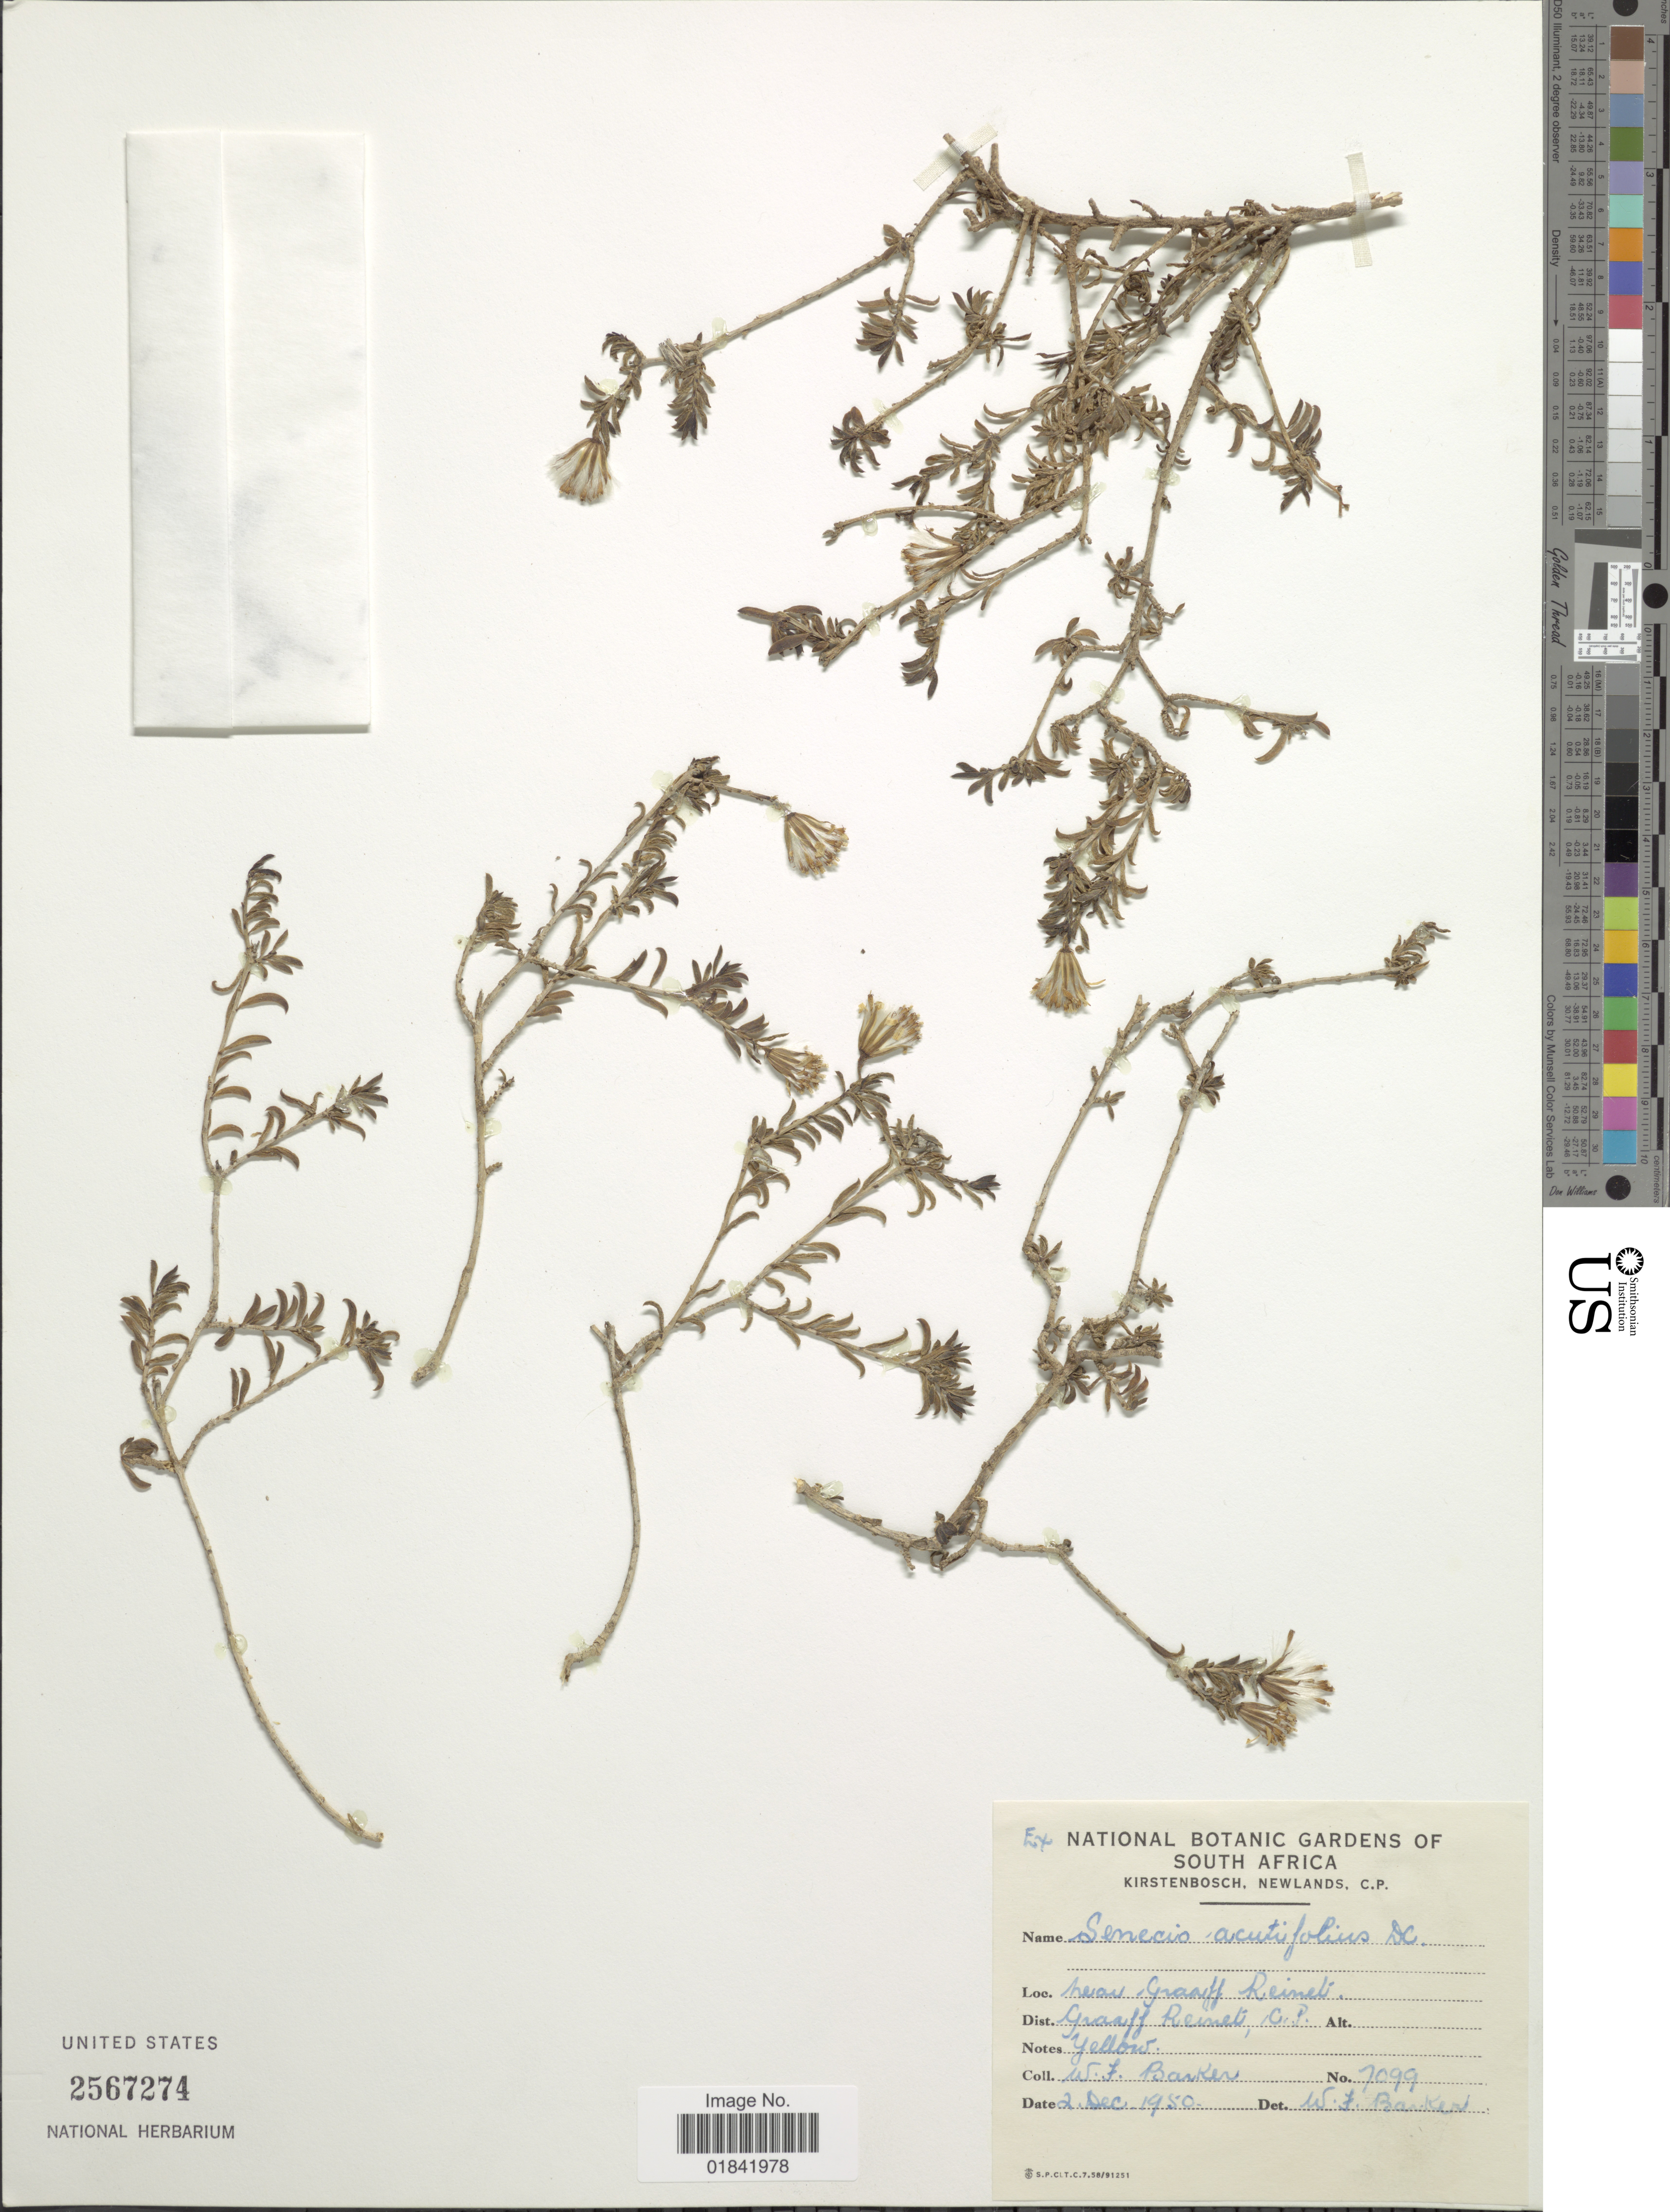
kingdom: Plantae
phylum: Tracheophyta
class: Magnoliopsida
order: Asterales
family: Asteraceae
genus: Senecio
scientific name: Senecio acutifolius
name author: DC.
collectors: W. F. Barker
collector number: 7099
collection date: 1950-12-02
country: South Africa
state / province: Eastern Cape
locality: Graaff Reinet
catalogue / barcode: US 2567274